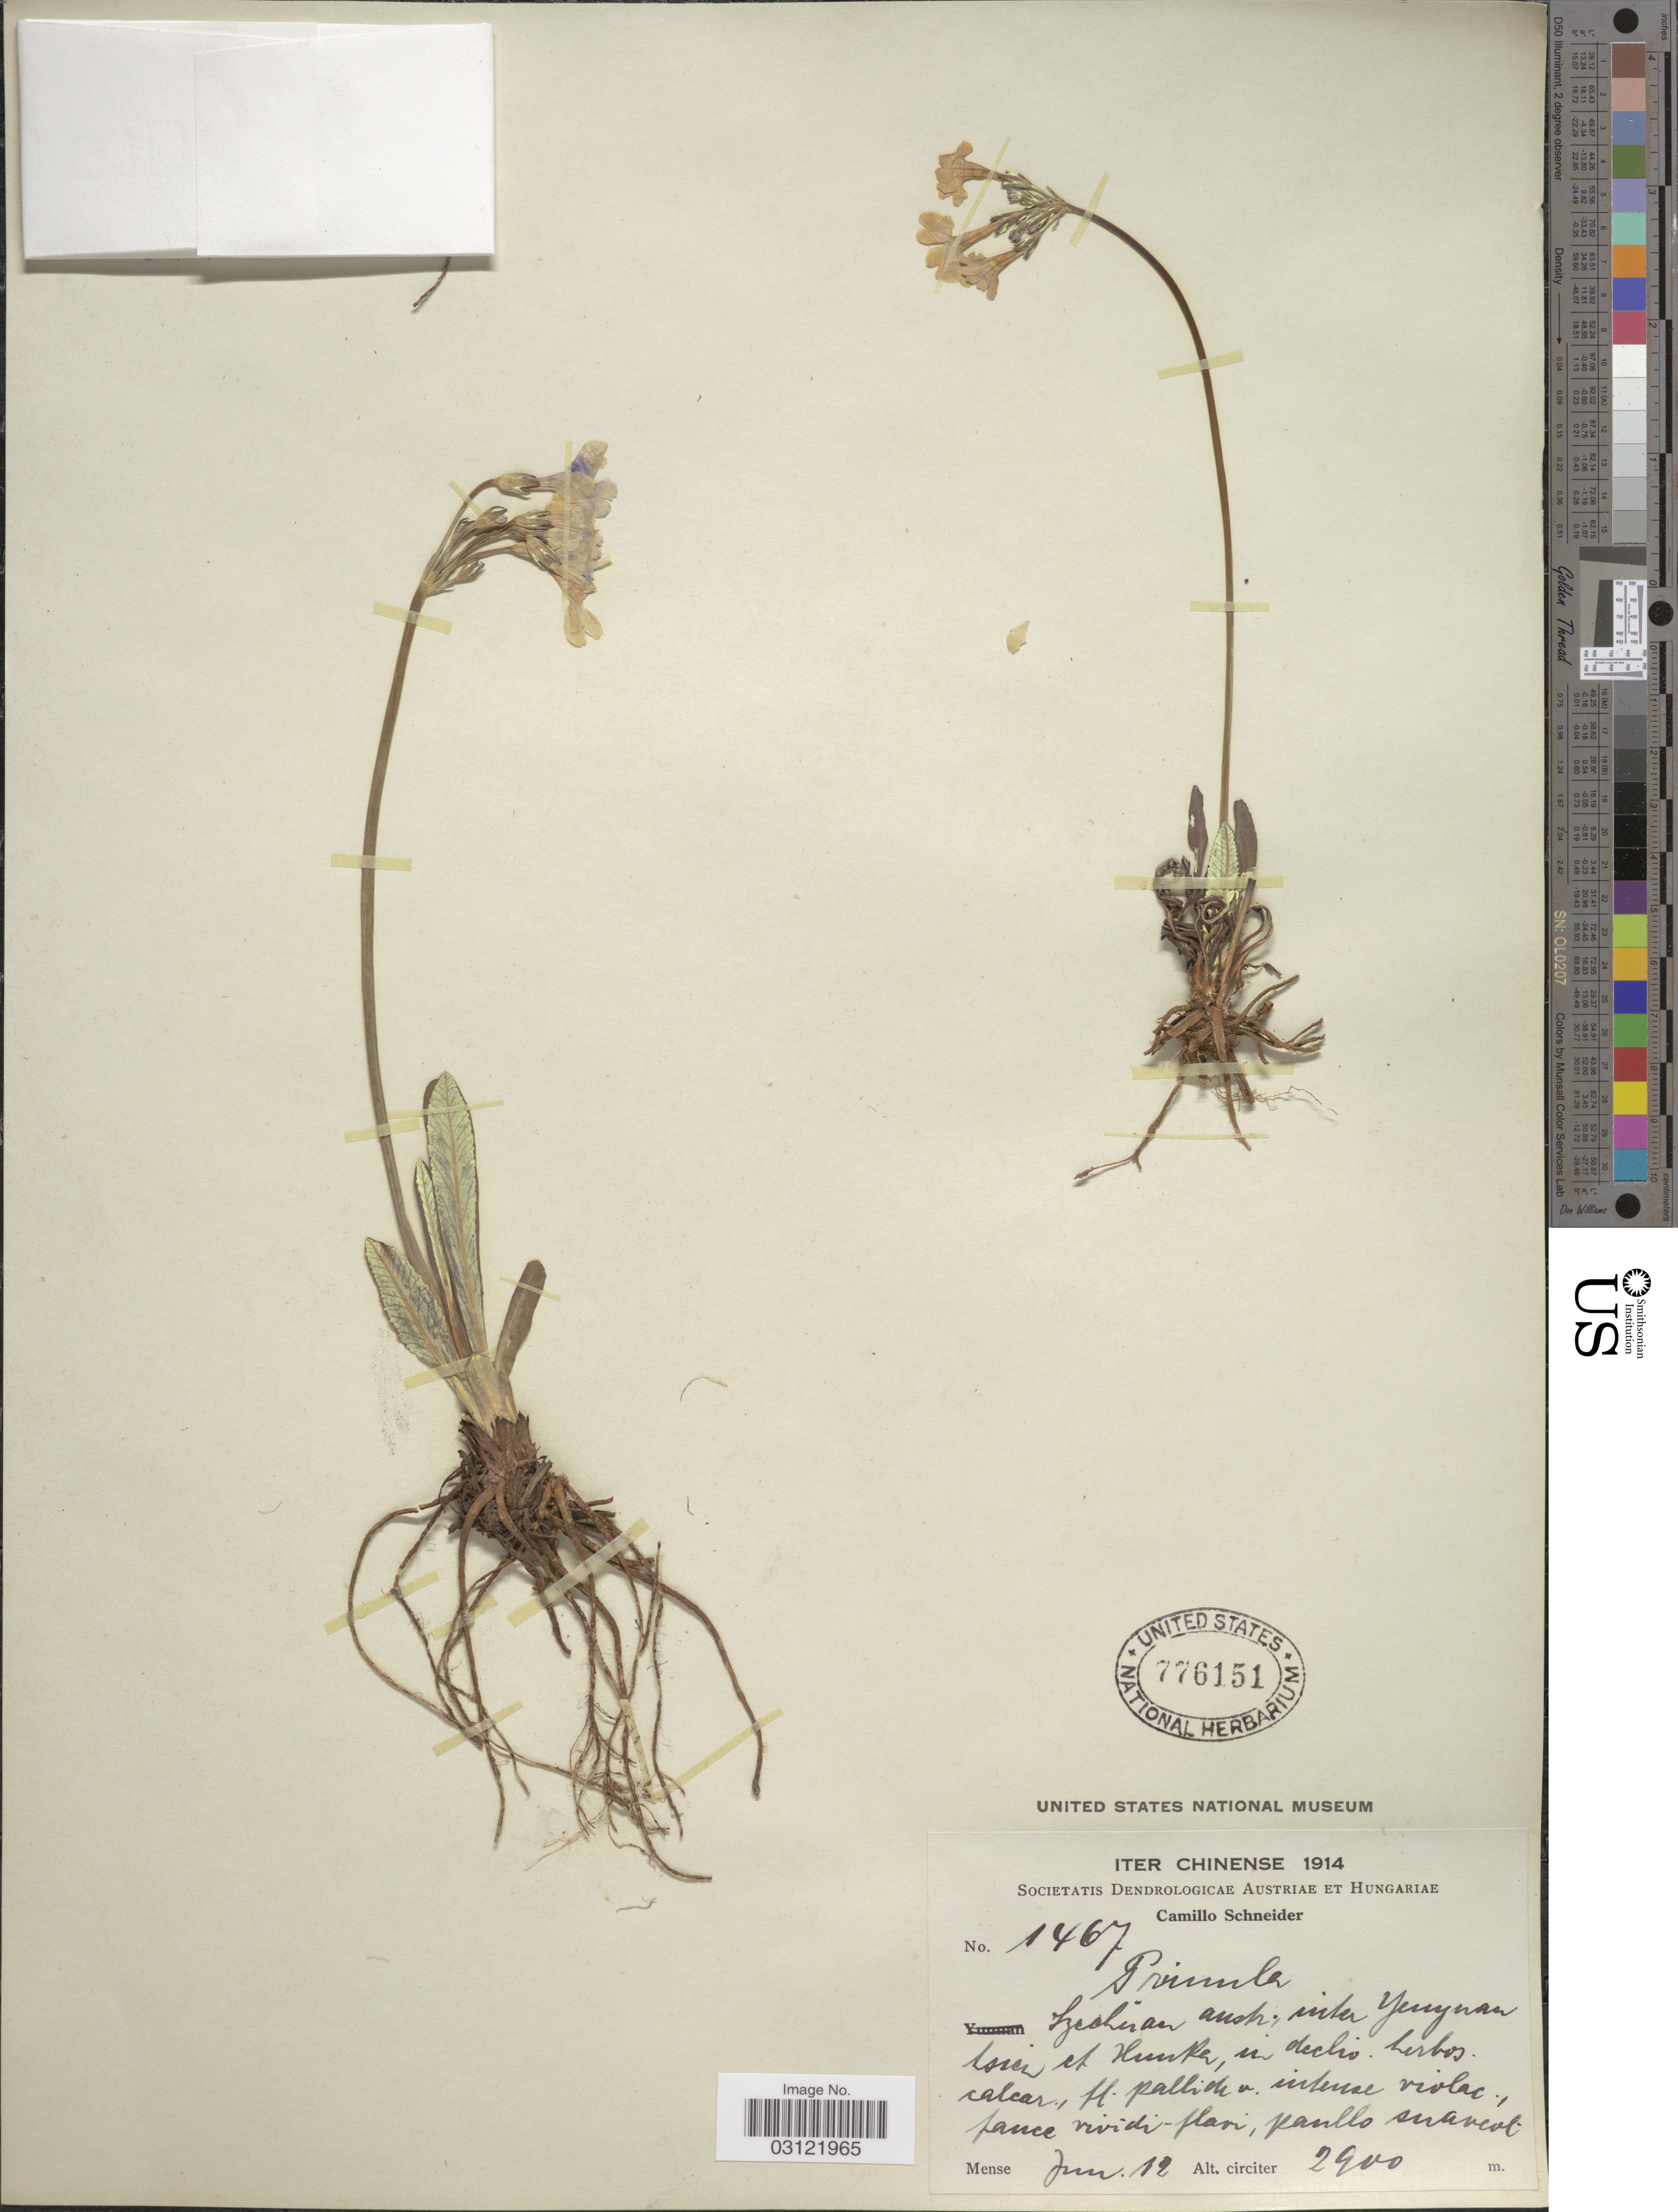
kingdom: Plantae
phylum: Tracheophyta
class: Magnoliopsida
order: Ericales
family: Primulaceae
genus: Primula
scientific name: Primula pulchella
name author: Franch.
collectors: C. K. Schneider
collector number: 1467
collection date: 1914-06-12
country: China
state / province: Sichuan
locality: Szechuan austr., inter Yunguan lorei [interpreted] et Hunka [interpreted].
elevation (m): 2900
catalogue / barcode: US 776151